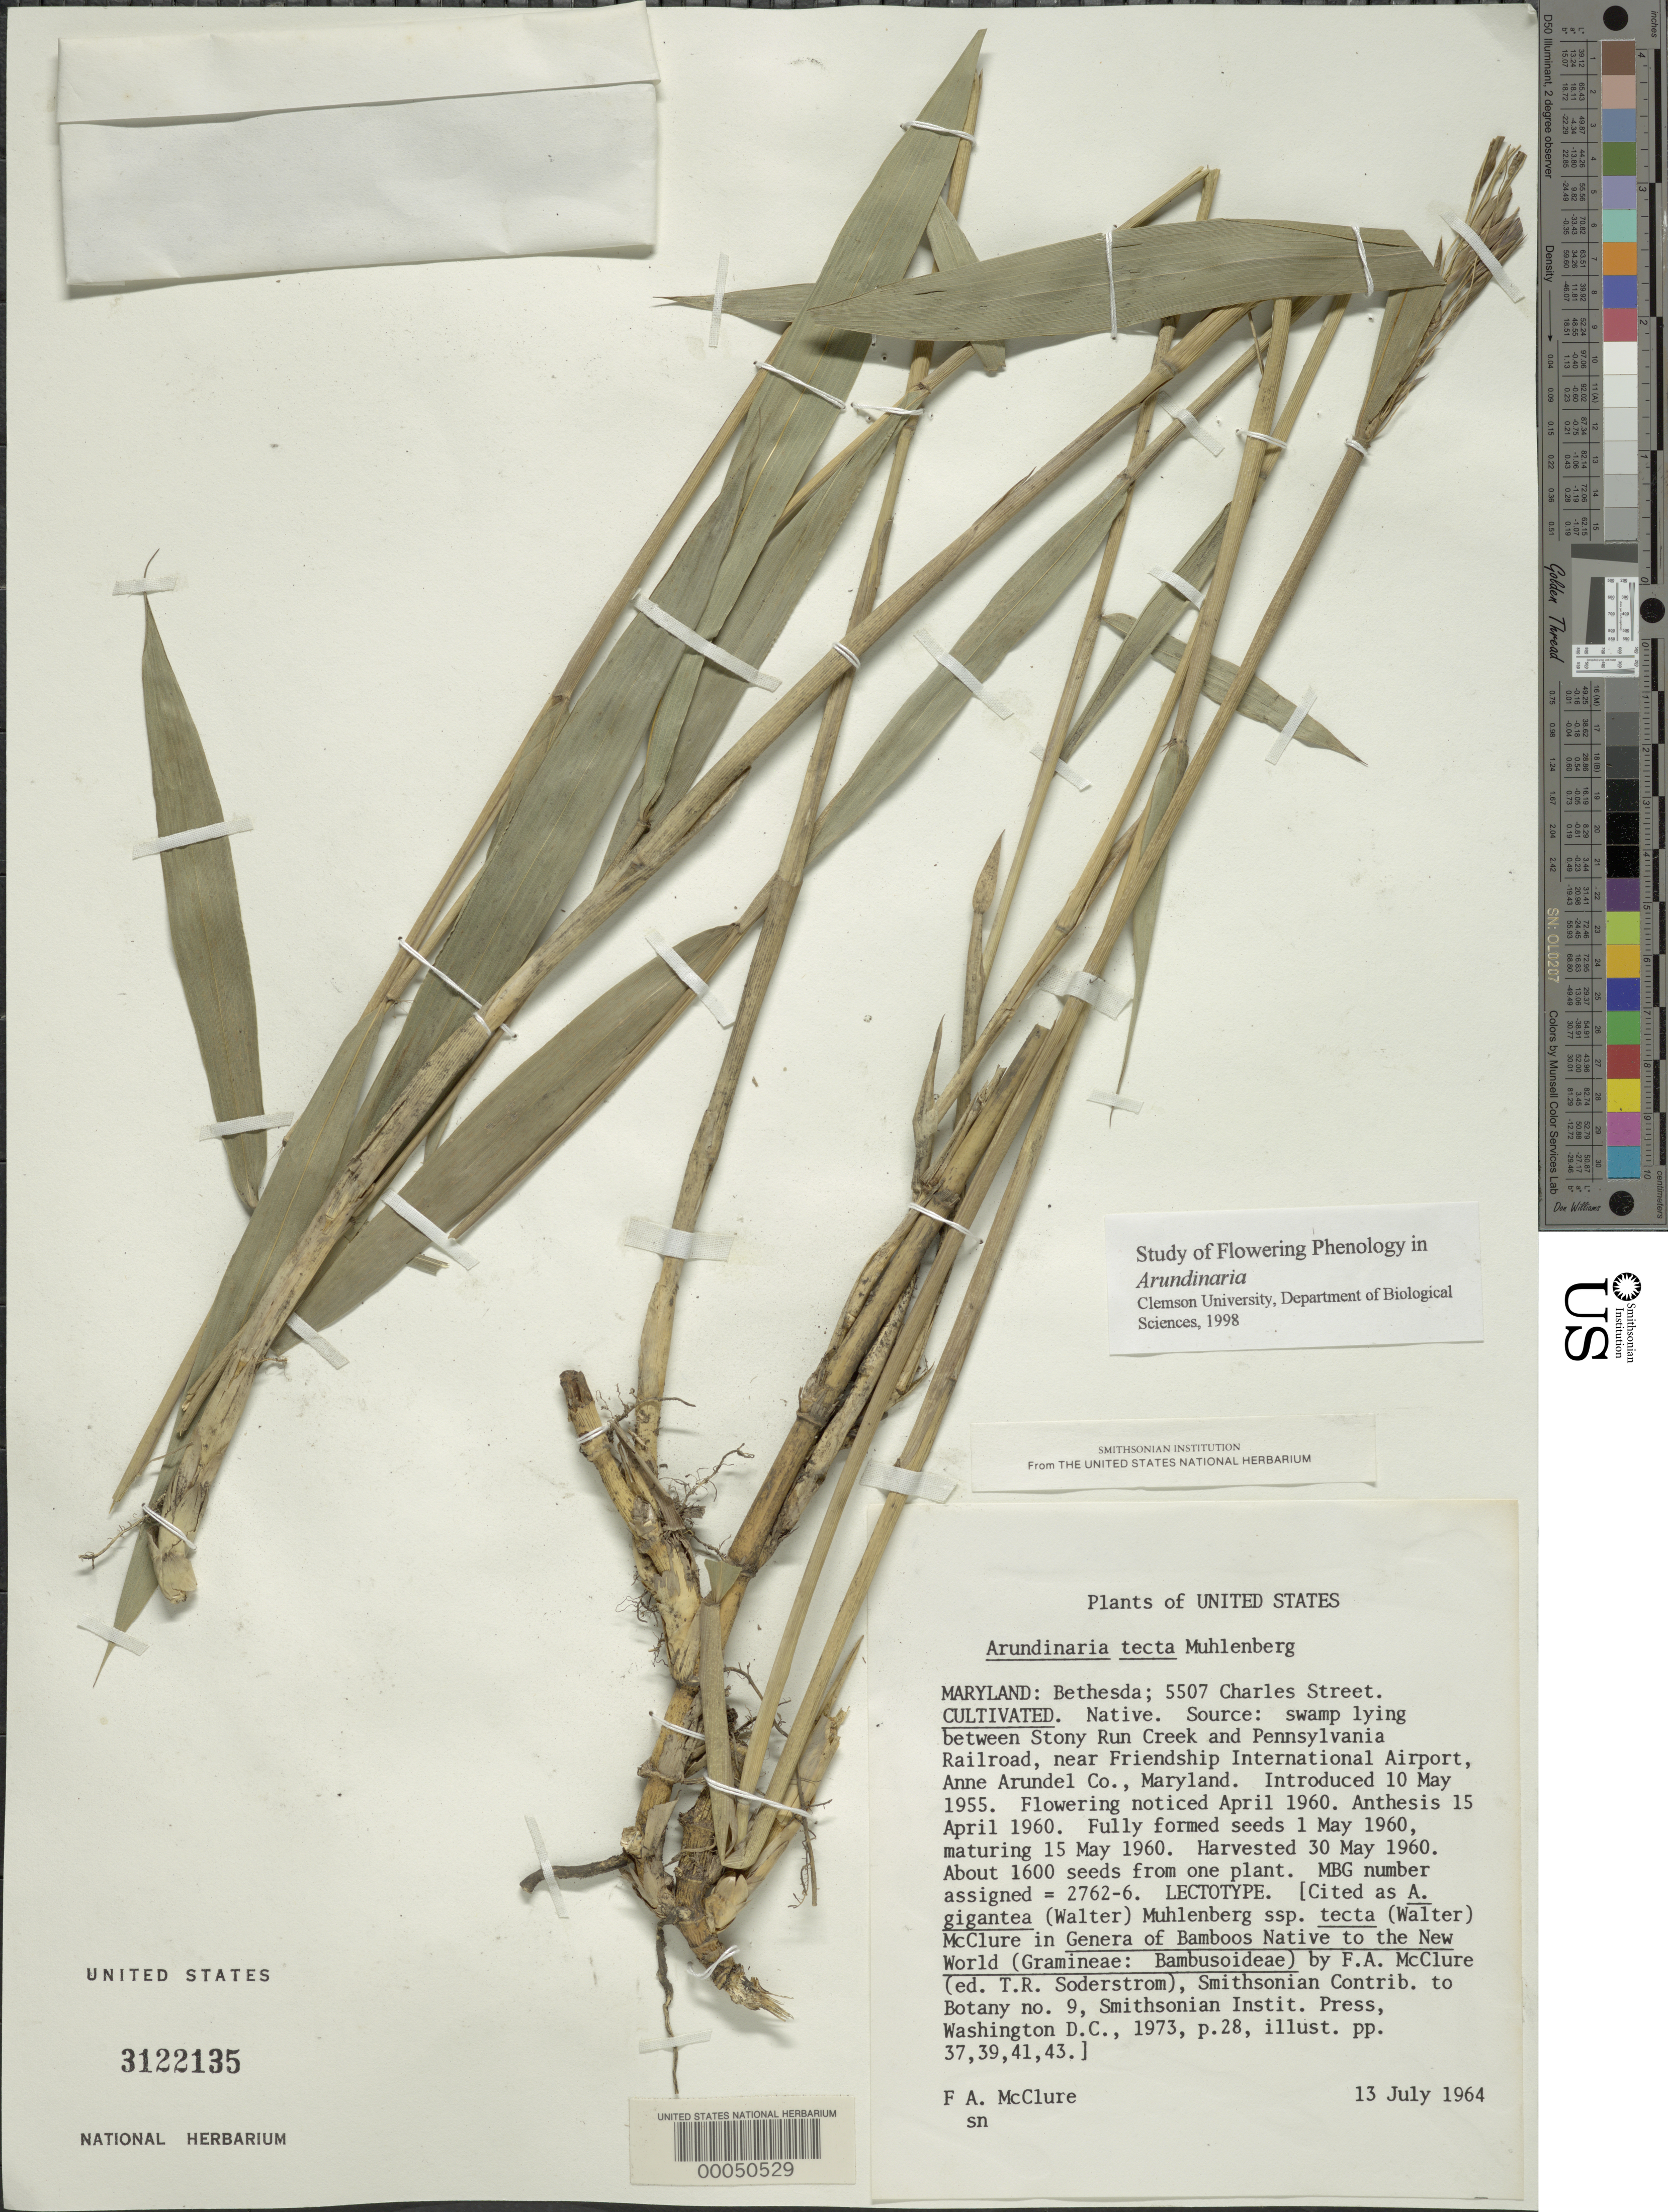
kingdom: Plantae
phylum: Tracheophyta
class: Liliopsida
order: Poales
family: Poaceae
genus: Arundinaria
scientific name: Arundinaria tecta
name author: (Walter) Muhl.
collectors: F. A. McClure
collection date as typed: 13 Jul 1964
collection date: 1964-07-13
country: United States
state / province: Maryland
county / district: Montgomery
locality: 5507 Charles Street, Bethesda (McClure's garden)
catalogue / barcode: US 3122135